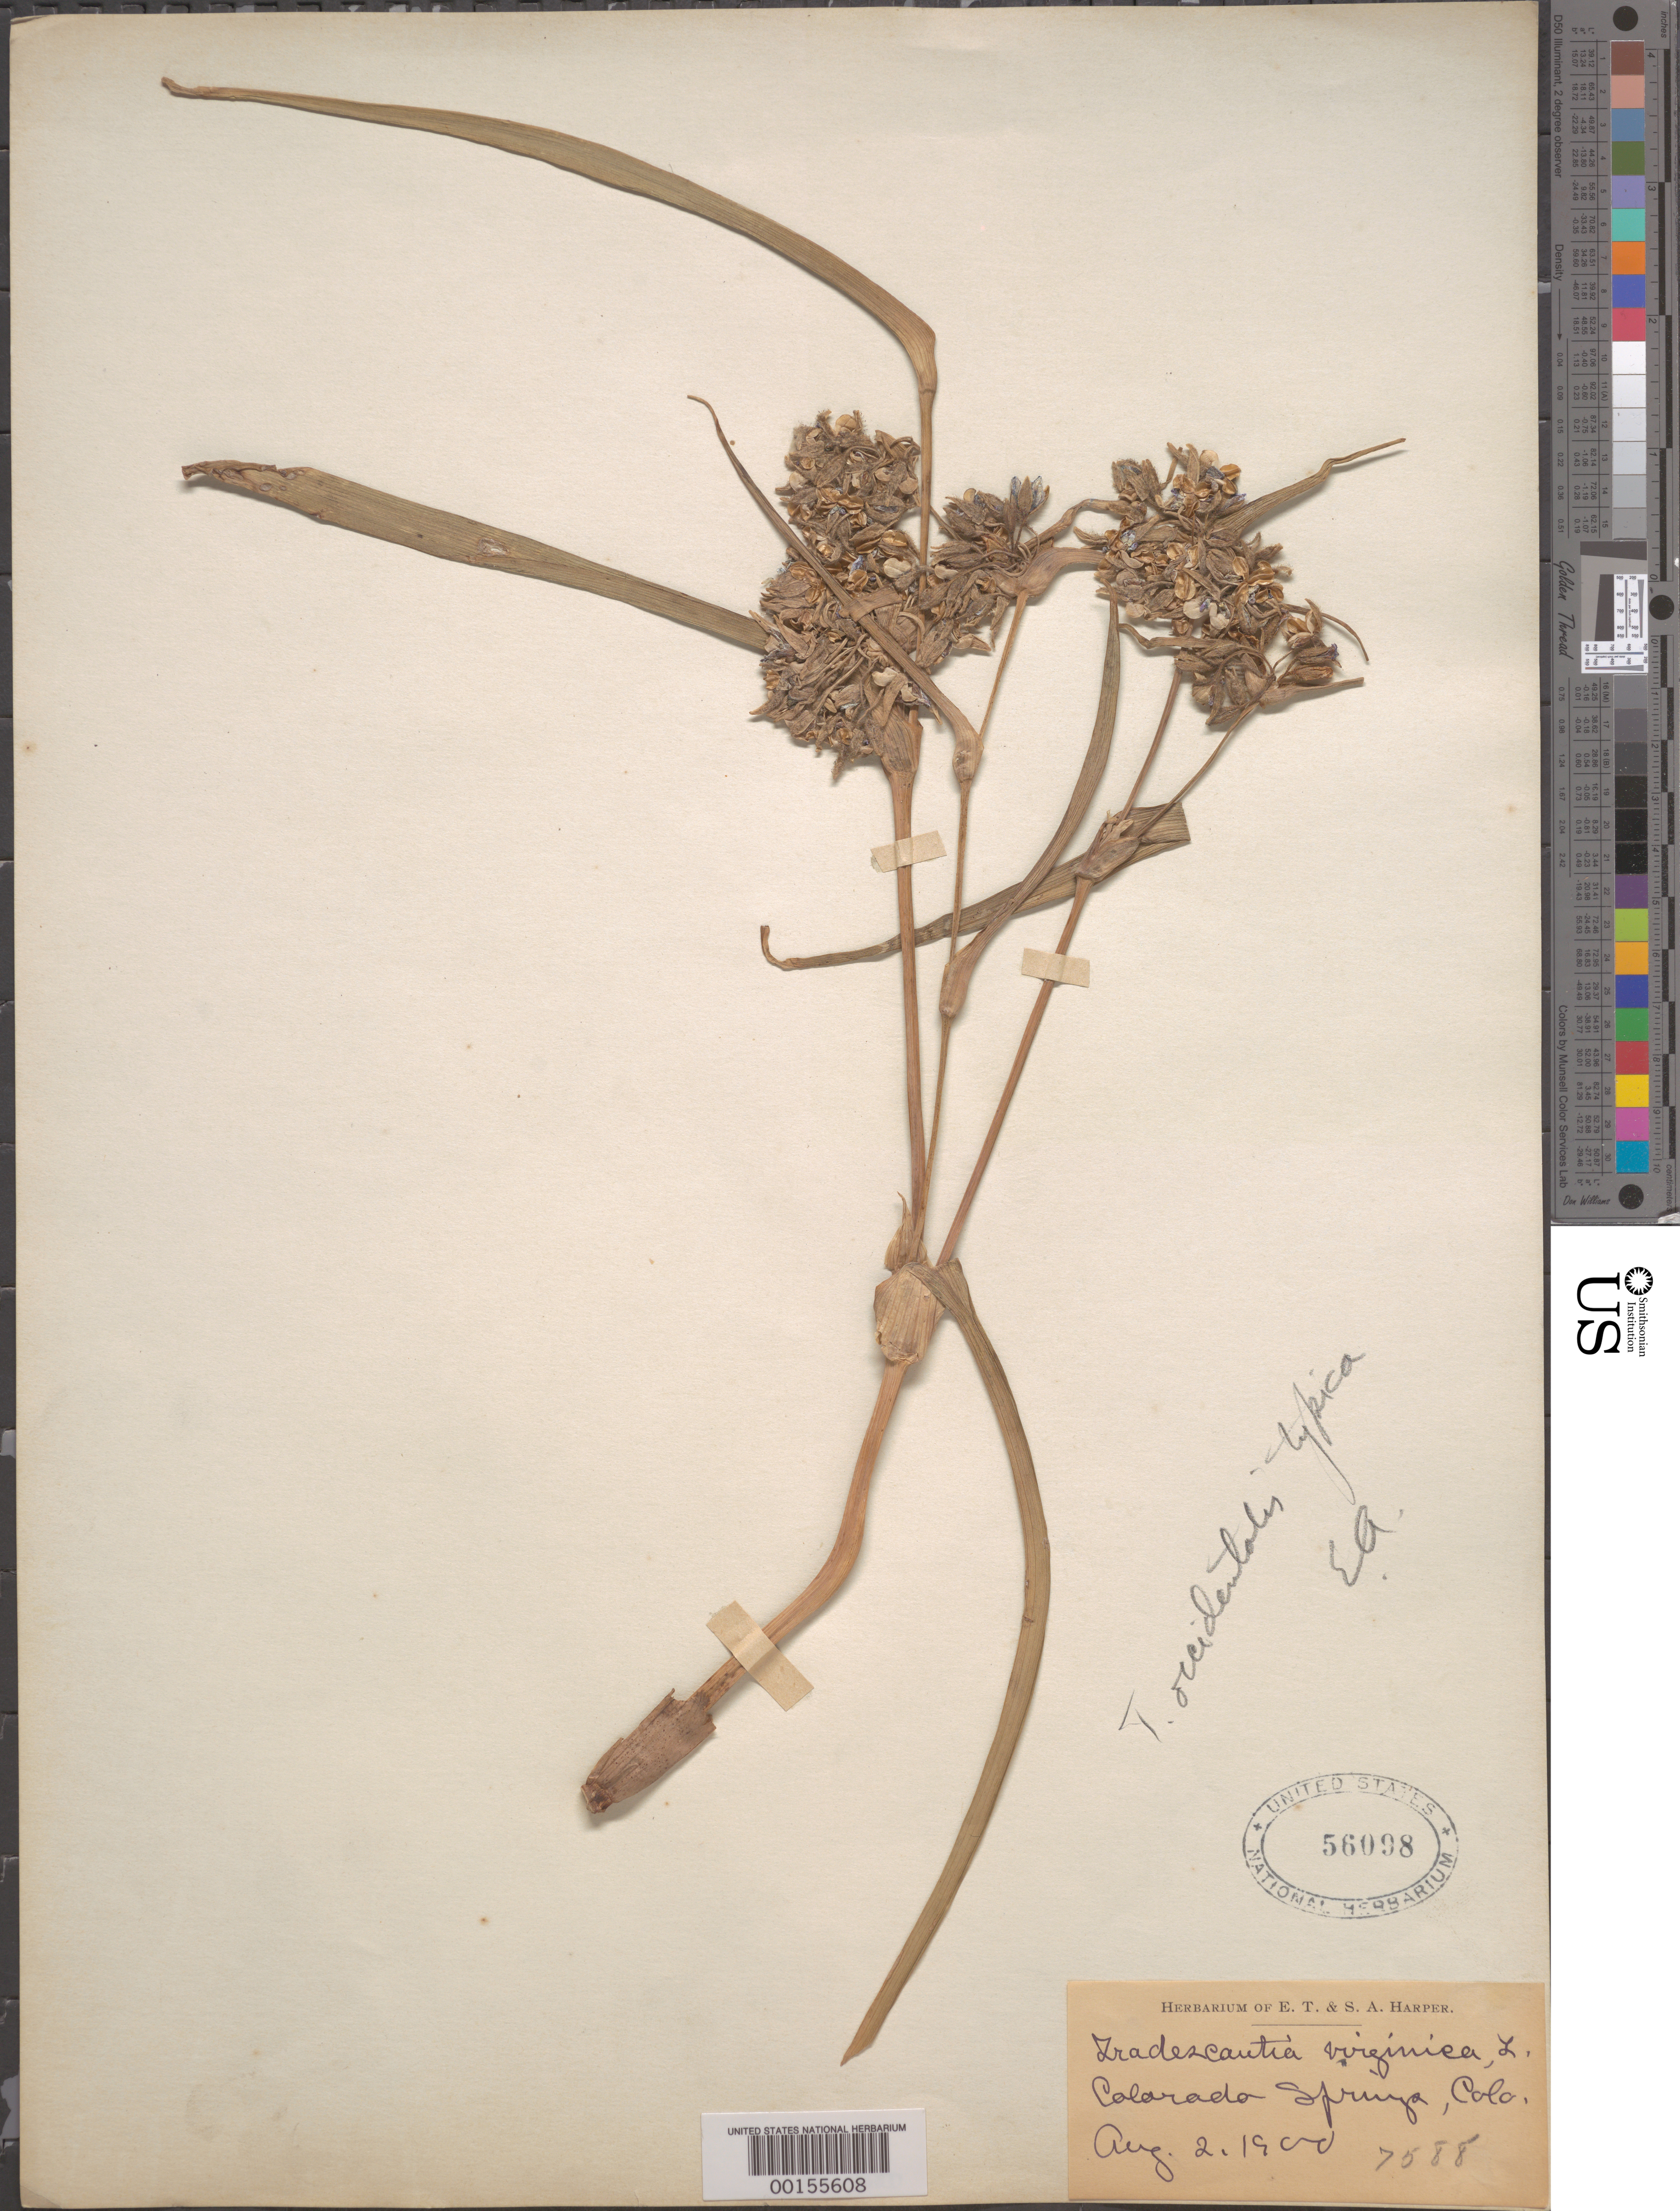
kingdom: Plantae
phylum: Tracheophyta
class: Liliopsida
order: Commelinales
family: Commelinaceae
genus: Tradescantia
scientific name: Tradescantia occidentalis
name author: (Britton) Smyth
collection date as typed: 02 Aug 1900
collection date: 1900-08-02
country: United States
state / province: Colorado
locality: Colorado springs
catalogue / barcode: US 56098